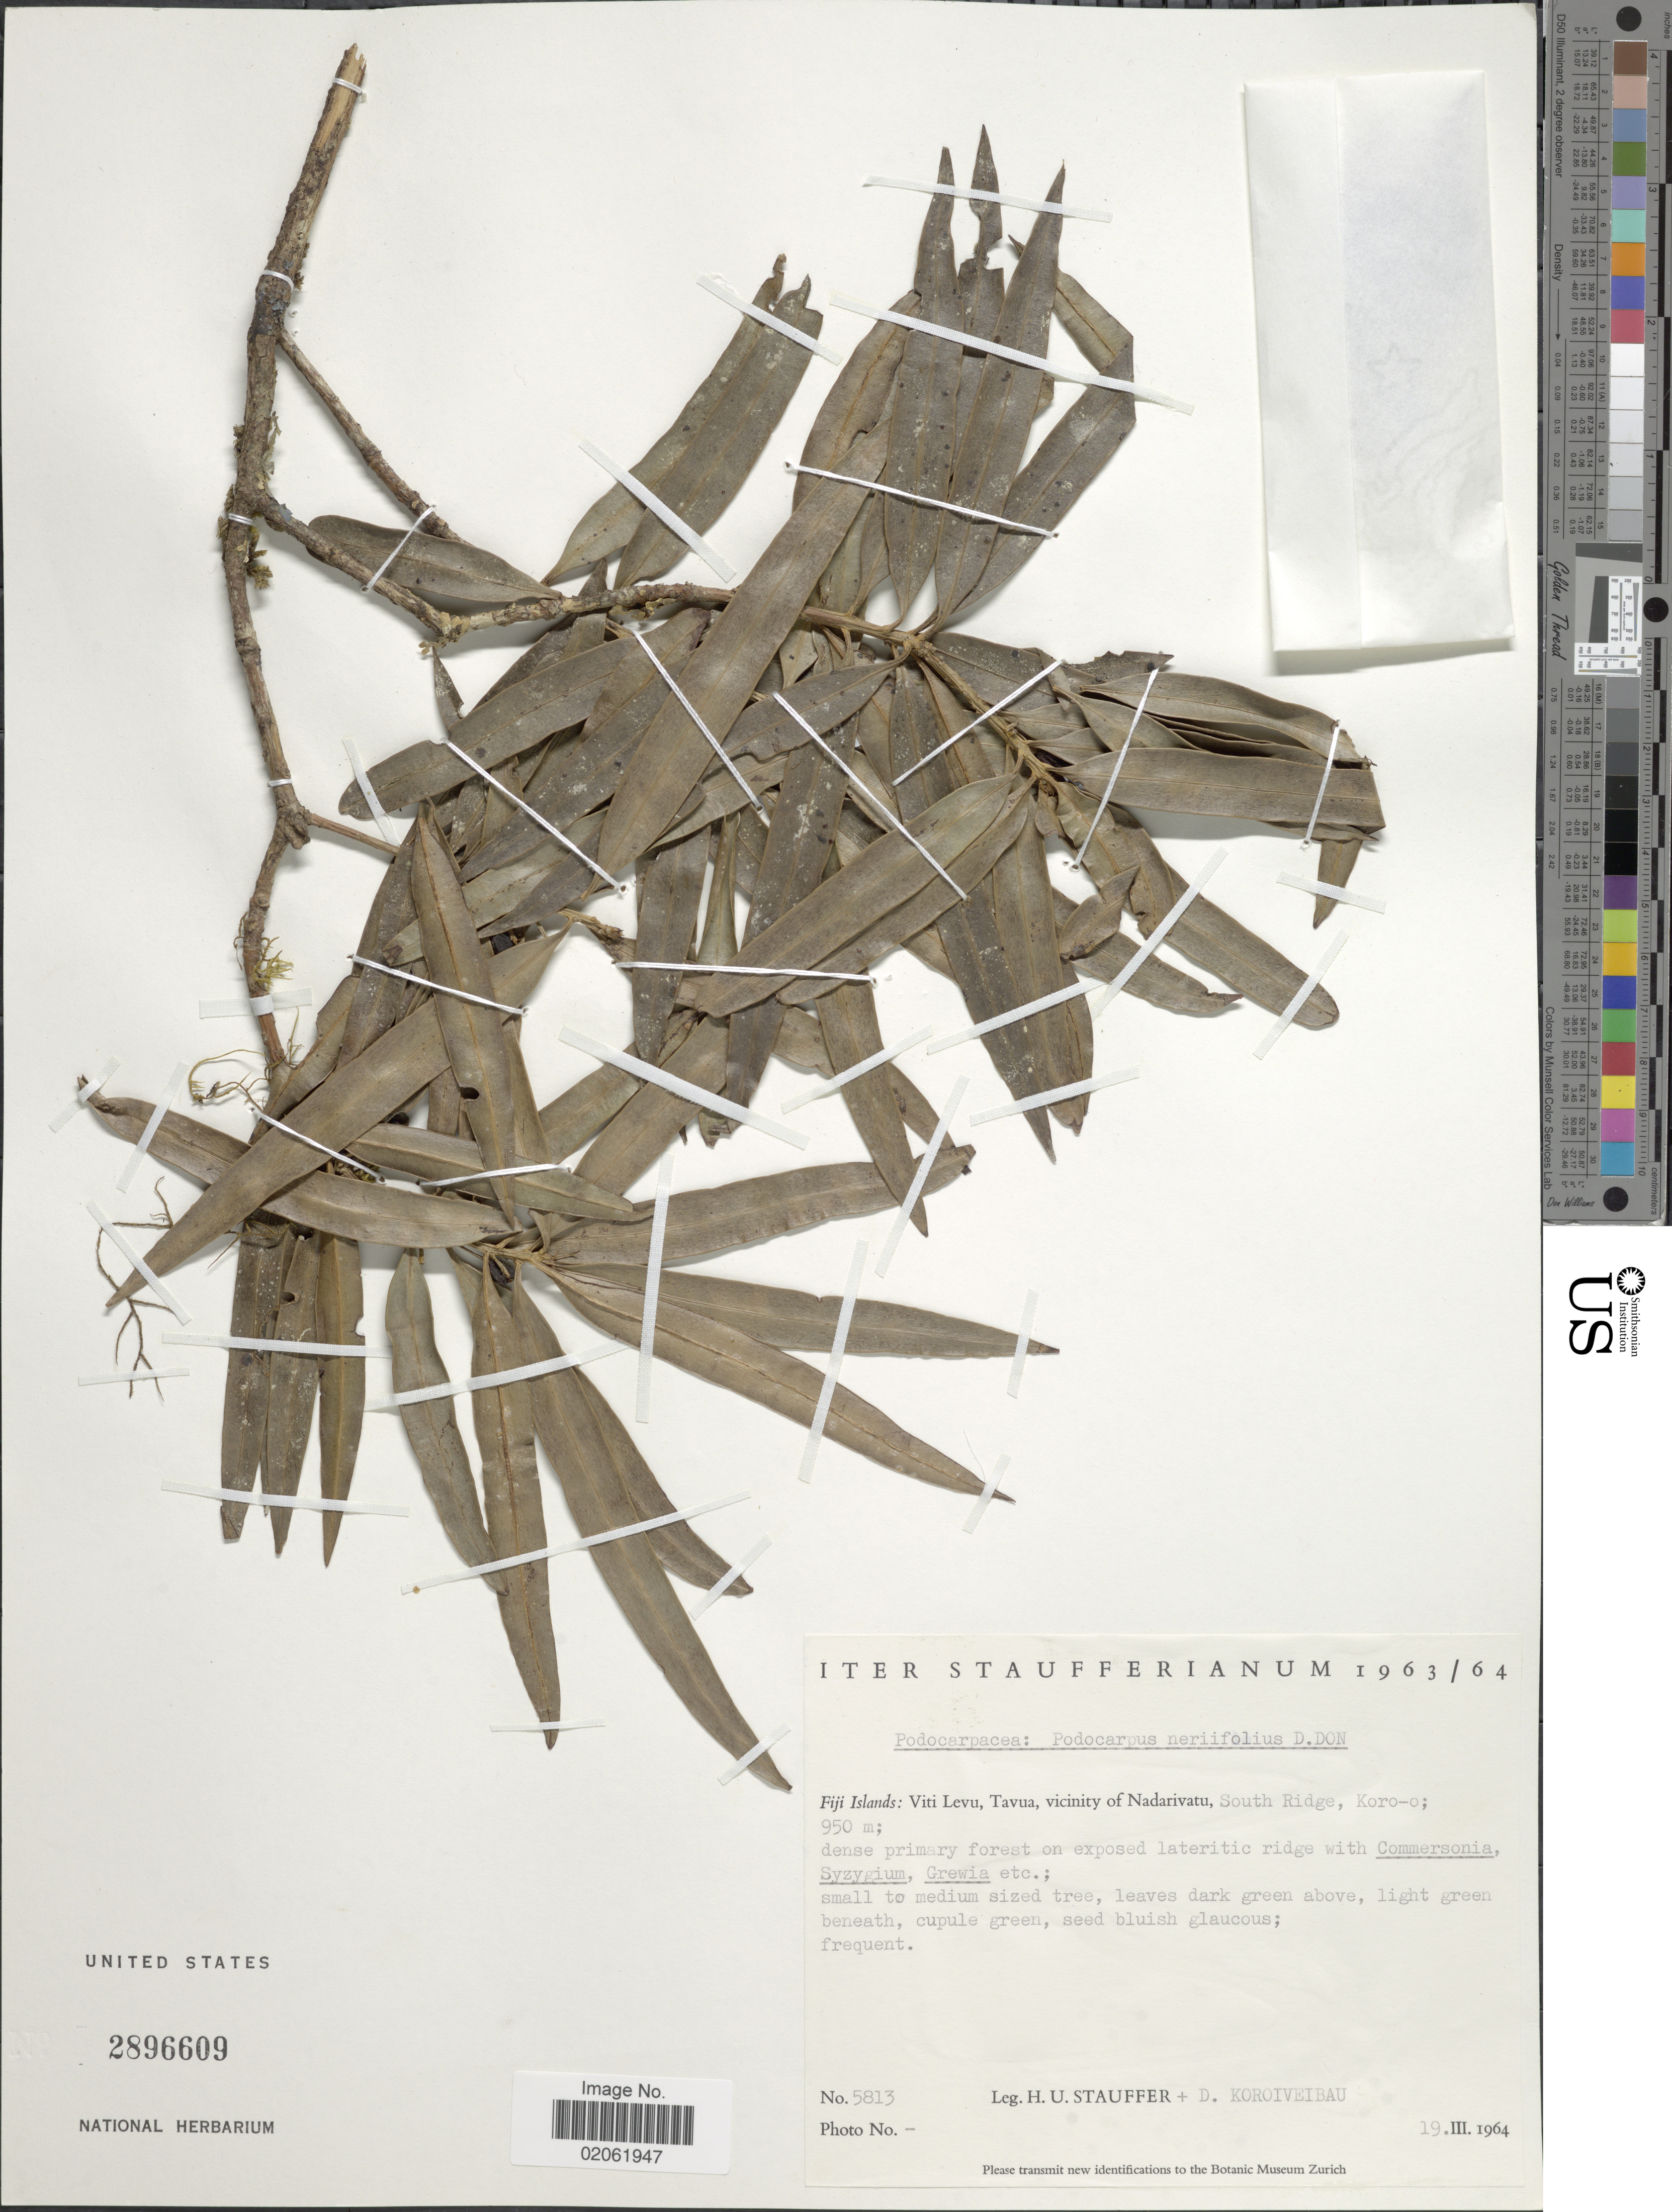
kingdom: Plantae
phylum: Tracheophyta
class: Pinopsida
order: Pinales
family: Podocarpaceae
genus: Podocarpus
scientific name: Podocarpus neriifolius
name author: D. Don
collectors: H. U. Stauffer & D. Koroiveibau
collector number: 5813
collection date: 1964-03-19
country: Fiji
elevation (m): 950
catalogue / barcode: US 2896609